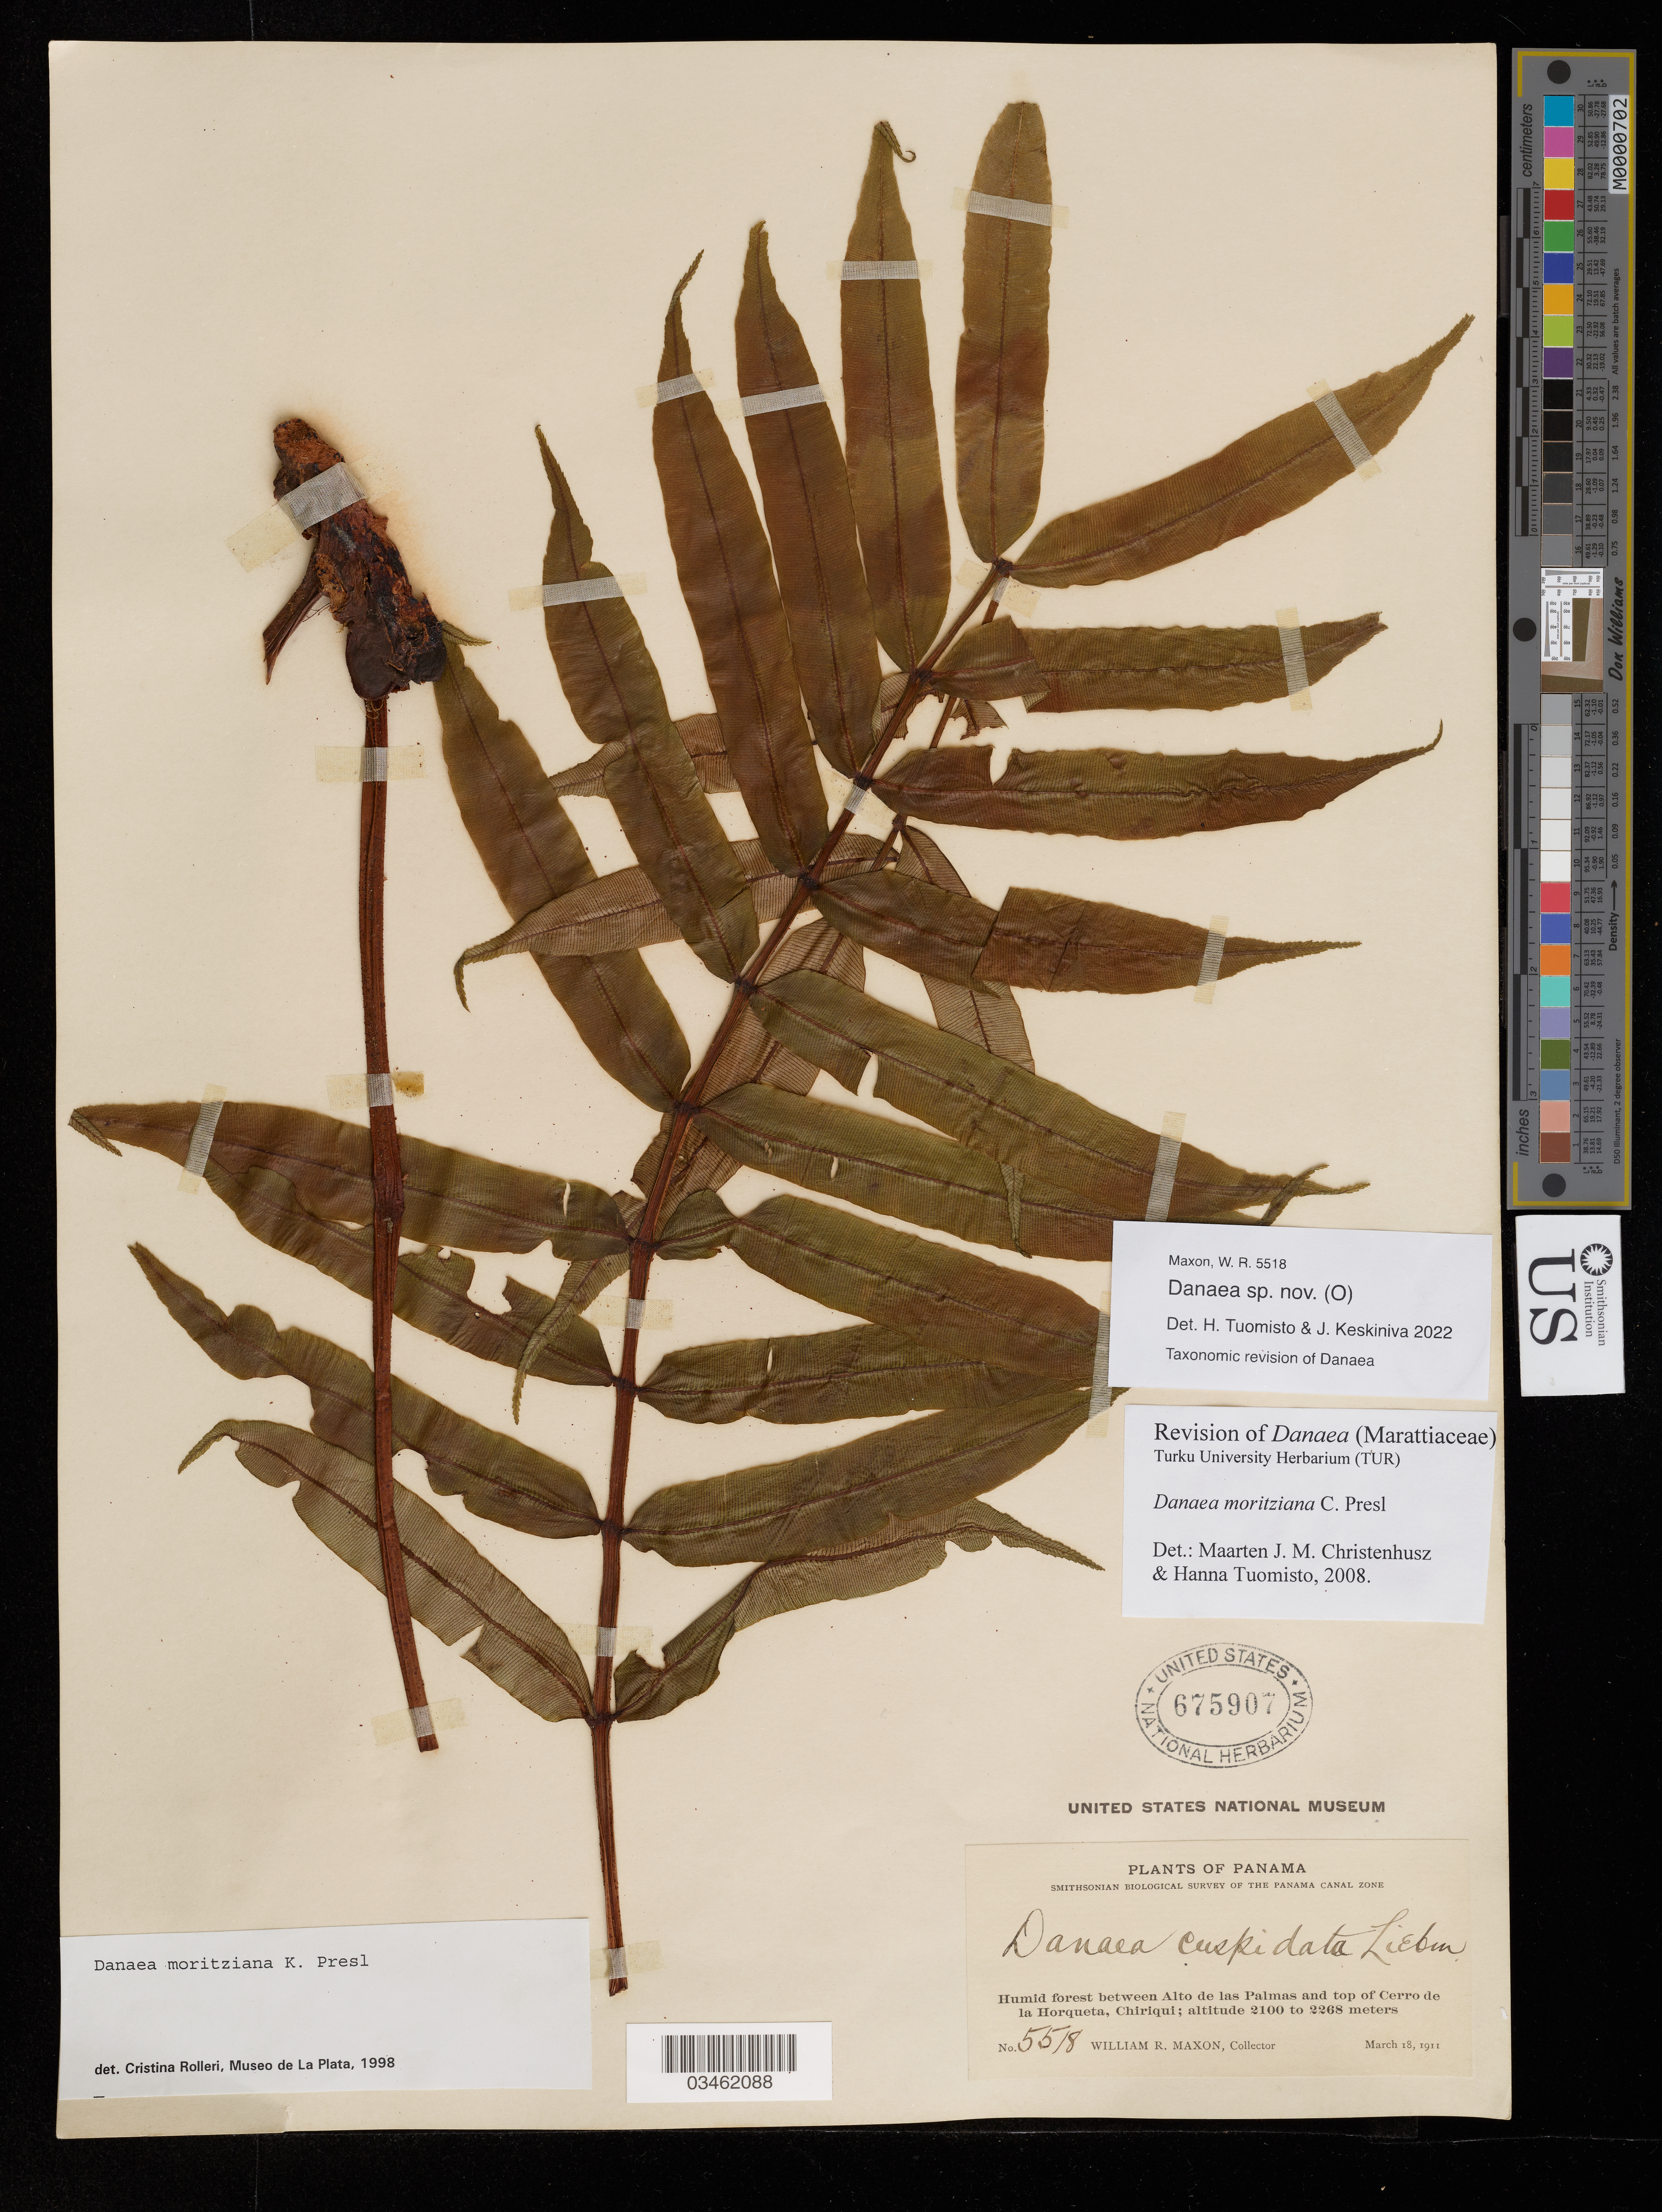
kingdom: Plantae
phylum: Tracheophyta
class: Polypodiopsida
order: Marattiales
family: Marattiaceae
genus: Danaea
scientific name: Danaea sp.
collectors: W. R. Maxon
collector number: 5518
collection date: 1911-03-18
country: Panama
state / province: Chiriqui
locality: Smithsonian Biological Survey of the Panama Canal Zone. Humid forest between Alto de las Palmas and top of Cerro de la Horqueta.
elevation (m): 2100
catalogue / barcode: US 675907